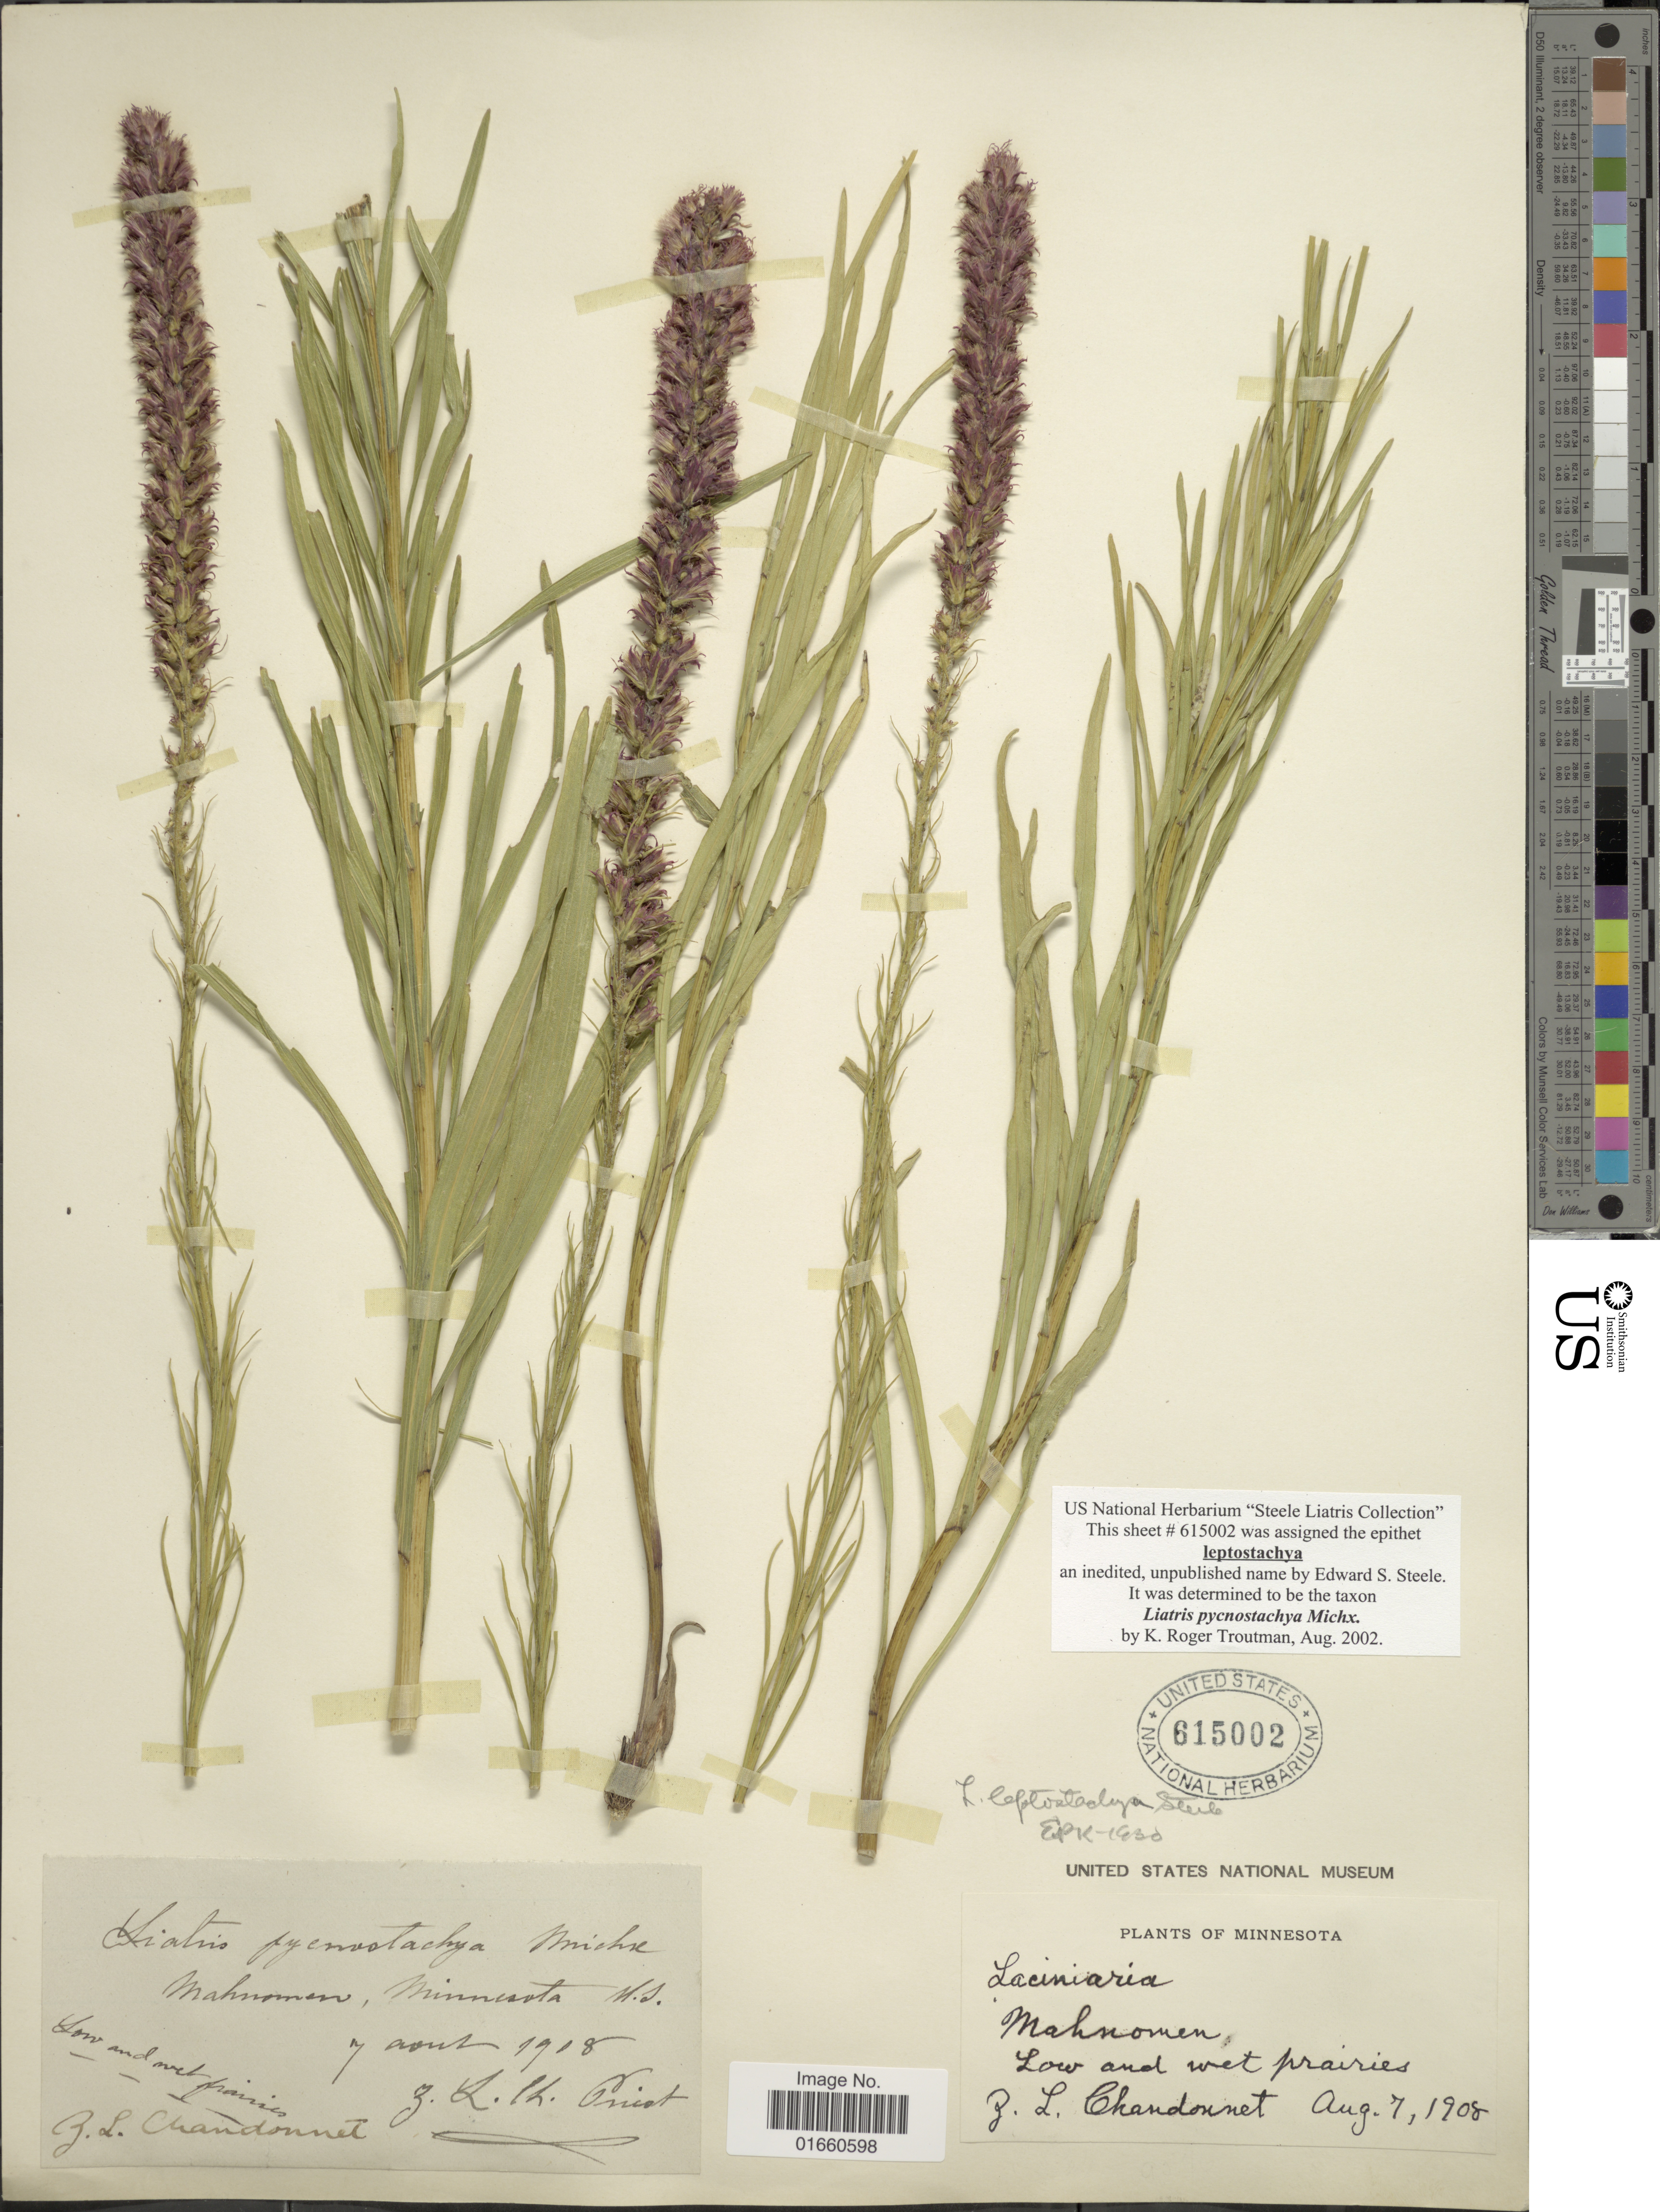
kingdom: Plantae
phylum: Tracheophyta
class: Magnoliopsida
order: Asterales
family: Asteraceae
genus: Liatris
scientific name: Liatris pycnostachya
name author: Michx.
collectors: Z. Chandonnet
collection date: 1908-08-07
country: United States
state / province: Minnesota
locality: Mahnomen, Low and wet prairies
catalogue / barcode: US 615002